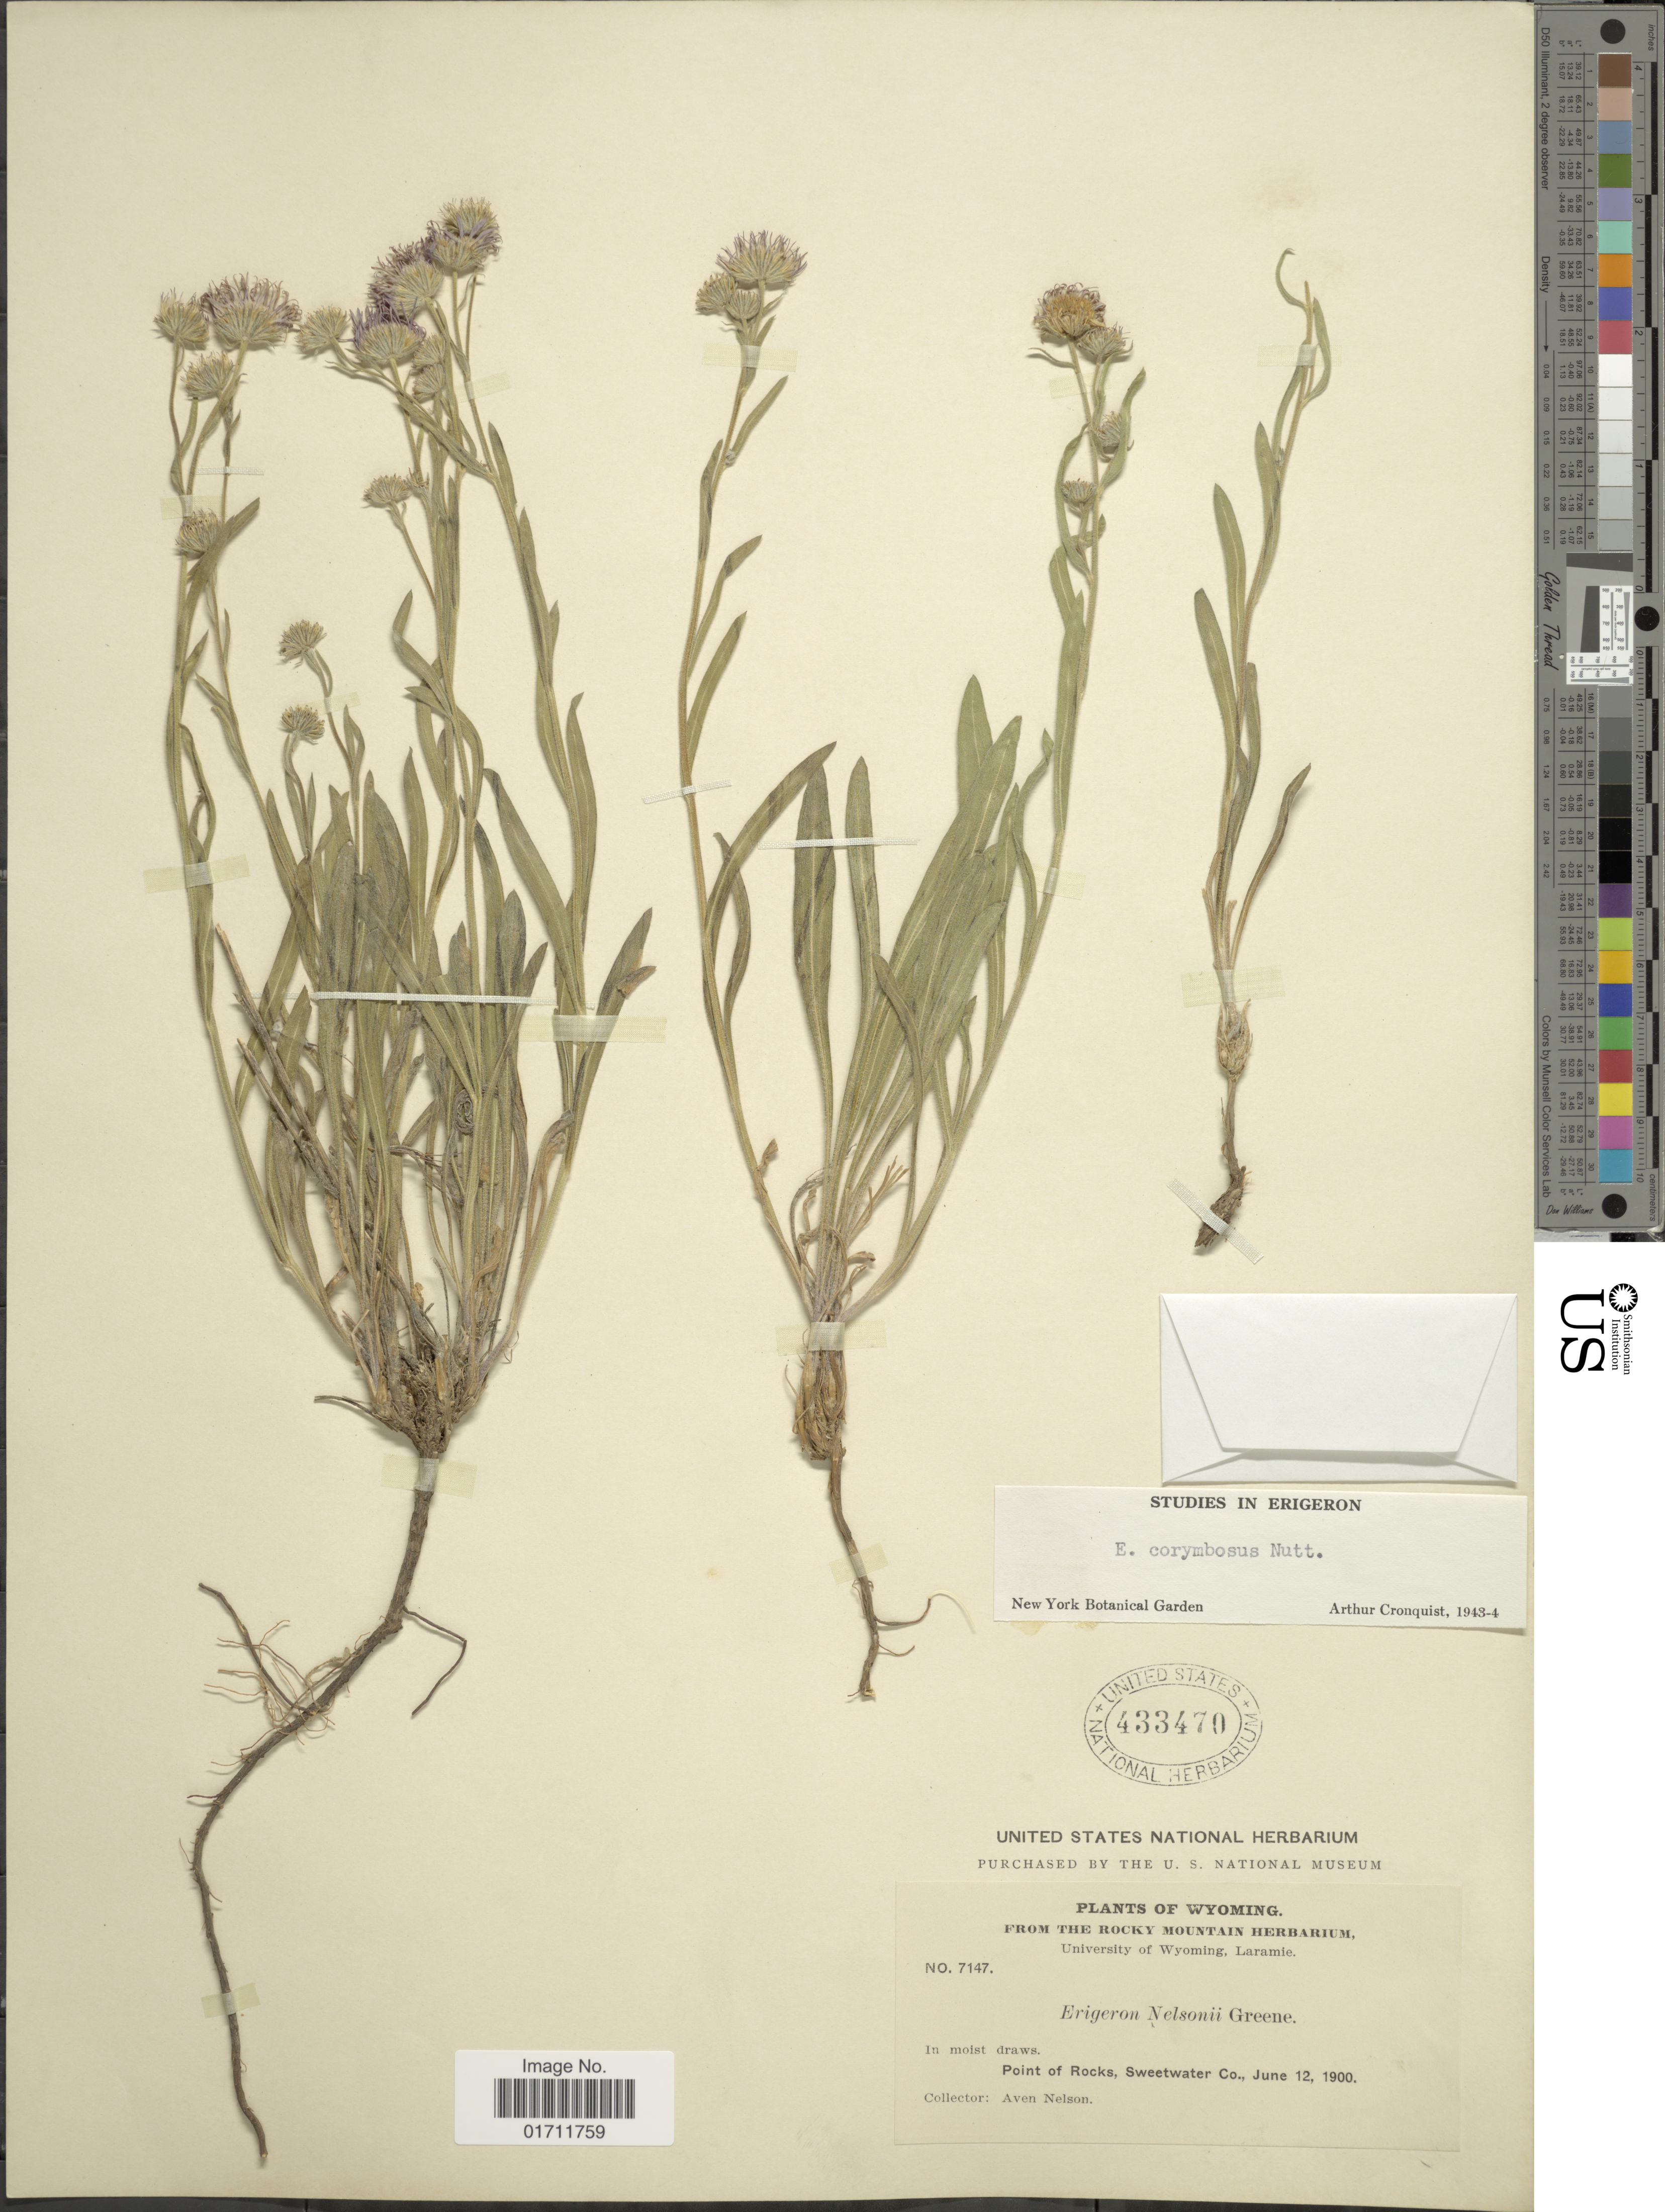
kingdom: Plantae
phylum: Tracheophyta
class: Magnoliopsida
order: Asterales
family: Asteraceae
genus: Erigeron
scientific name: Erigeron corymbosus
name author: Nutt.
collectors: A. Nelson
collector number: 7147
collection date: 1900-06-12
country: United States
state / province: Wyoming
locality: In moist draws. Point of Rocks, Sweetwater Co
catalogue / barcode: US 433470